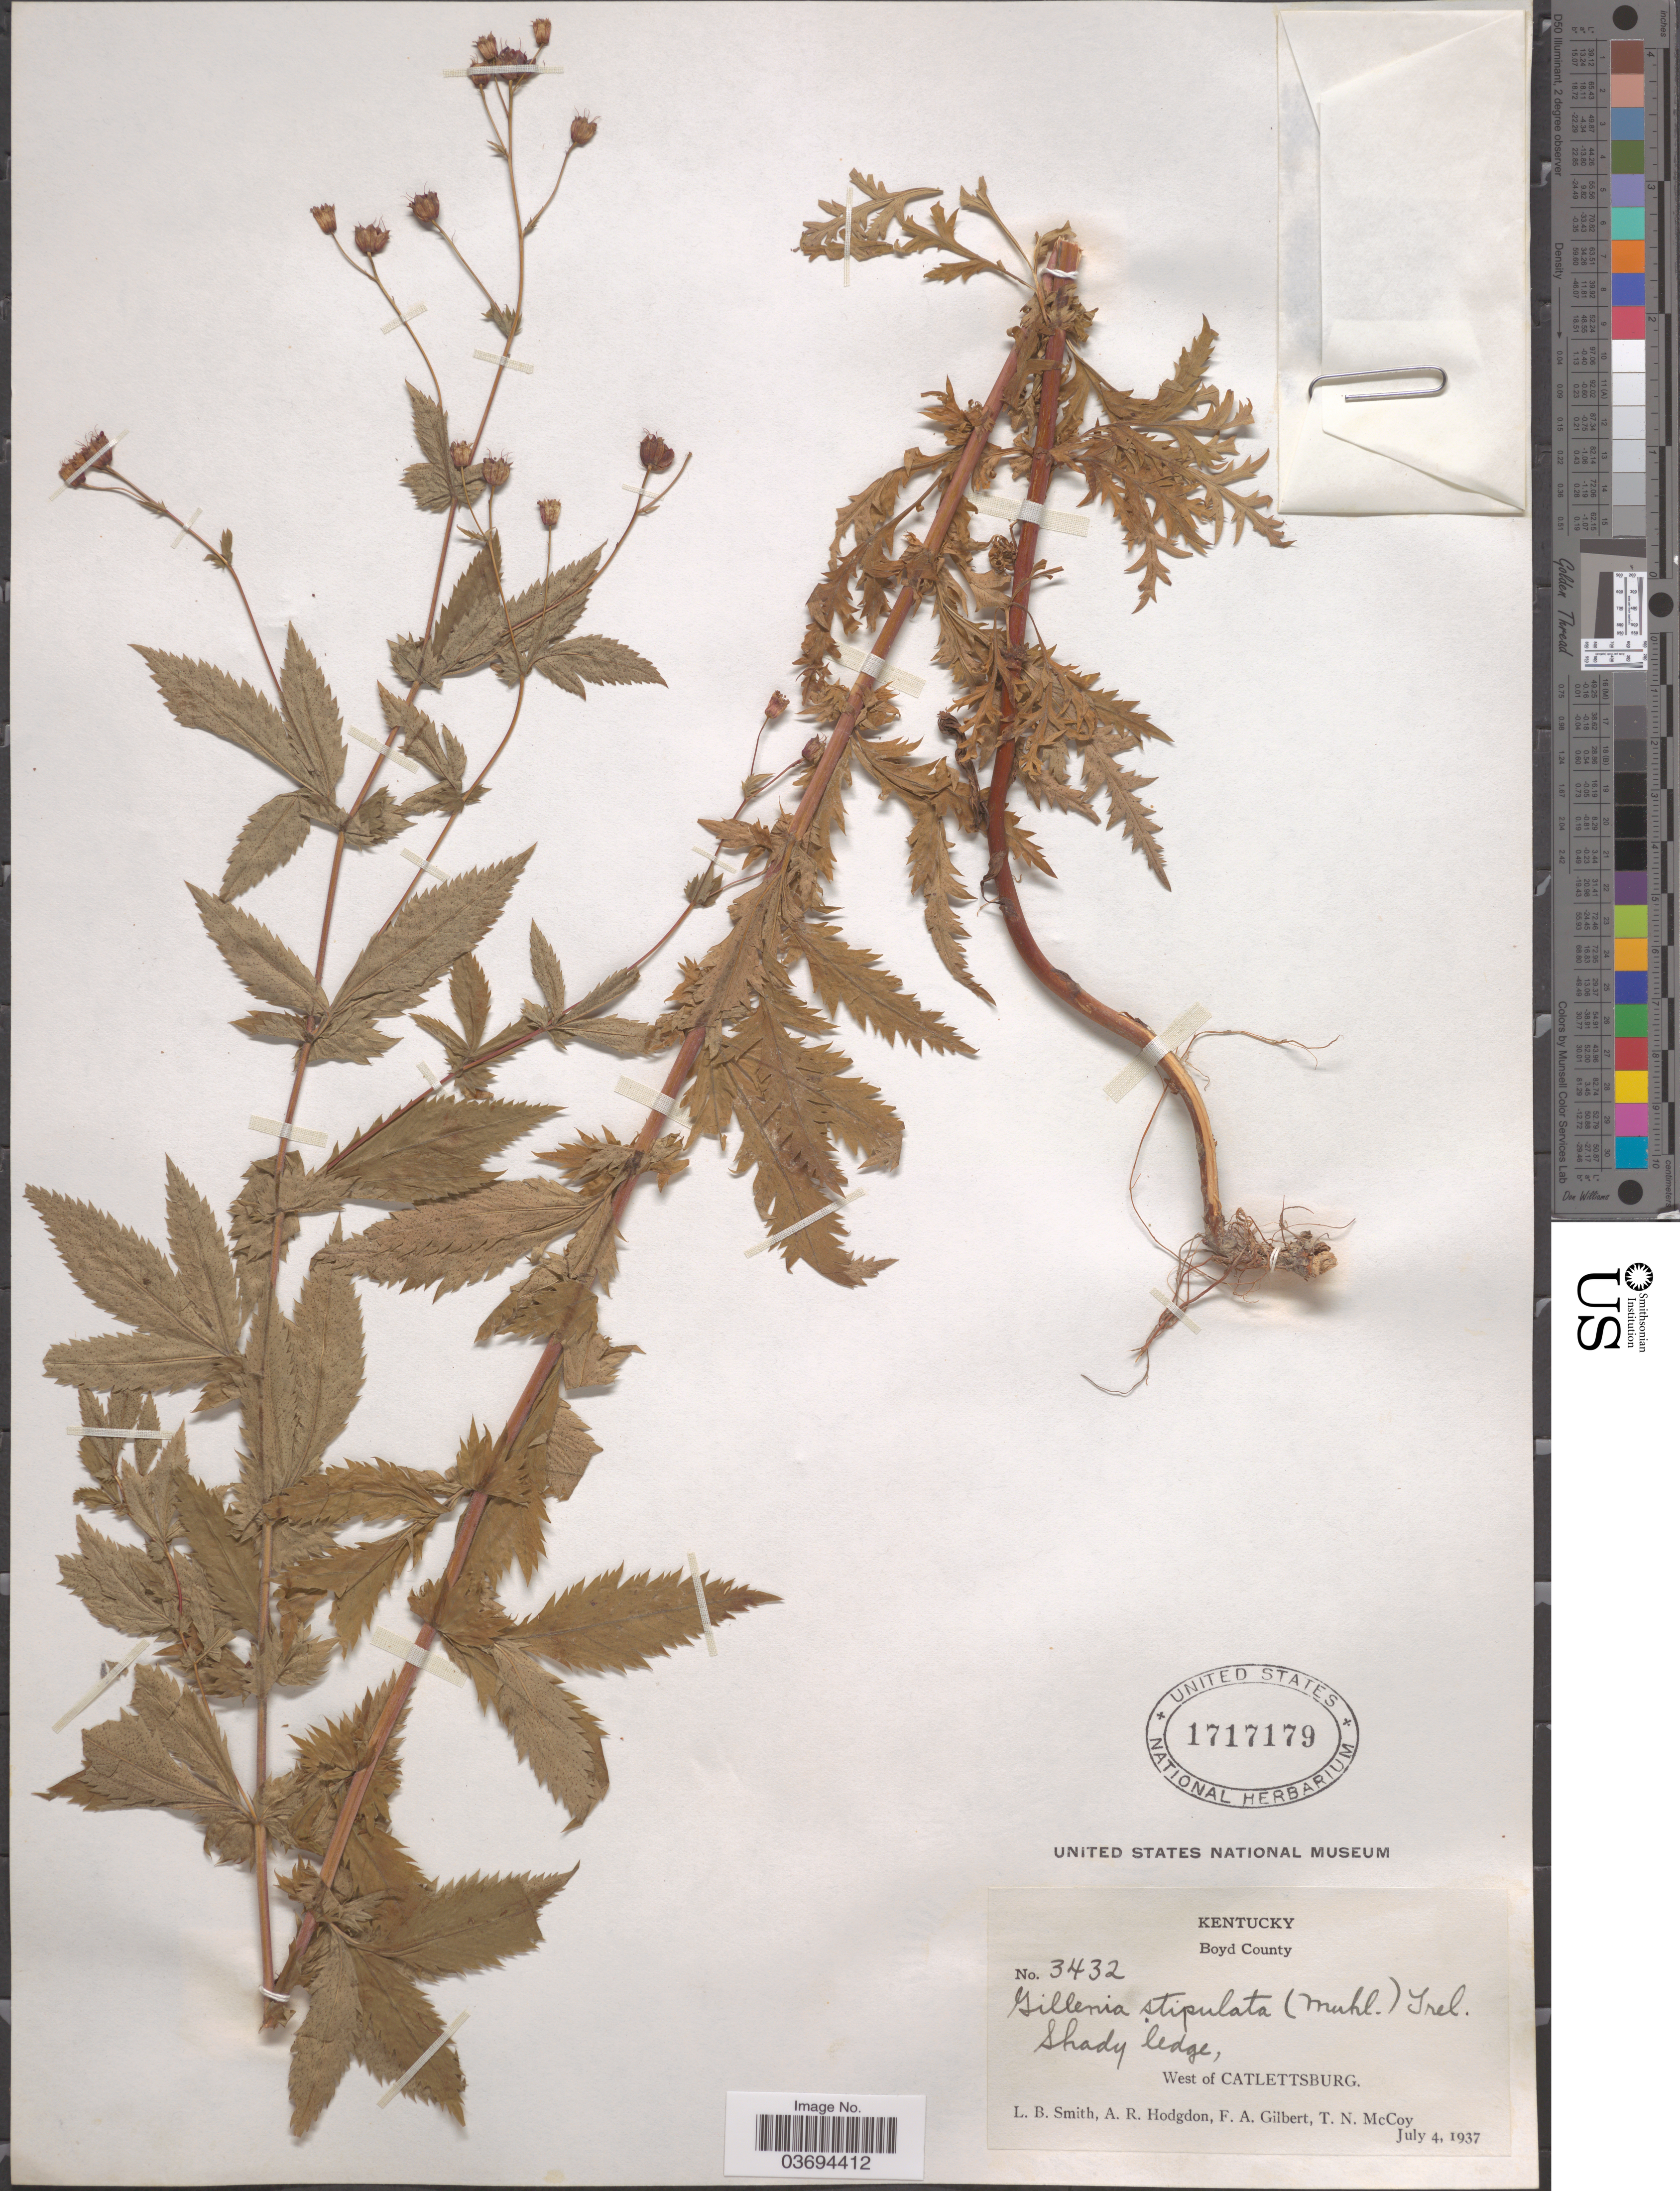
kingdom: Plantae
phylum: Tracheophyta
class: Magnoliopsida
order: Rosales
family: Rosaceae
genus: Gillenia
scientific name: Gillenia stipulata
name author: (Muhl. ex Willd.) Nutt.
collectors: L. Smith, A. R. Hodgdon, F. A. Gilbert & T. N. McCoy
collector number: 3432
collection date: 1937-07-04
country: United States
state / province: Kentucky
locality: Boyd County. West of Catlettsburg.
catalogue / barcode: US 1717179